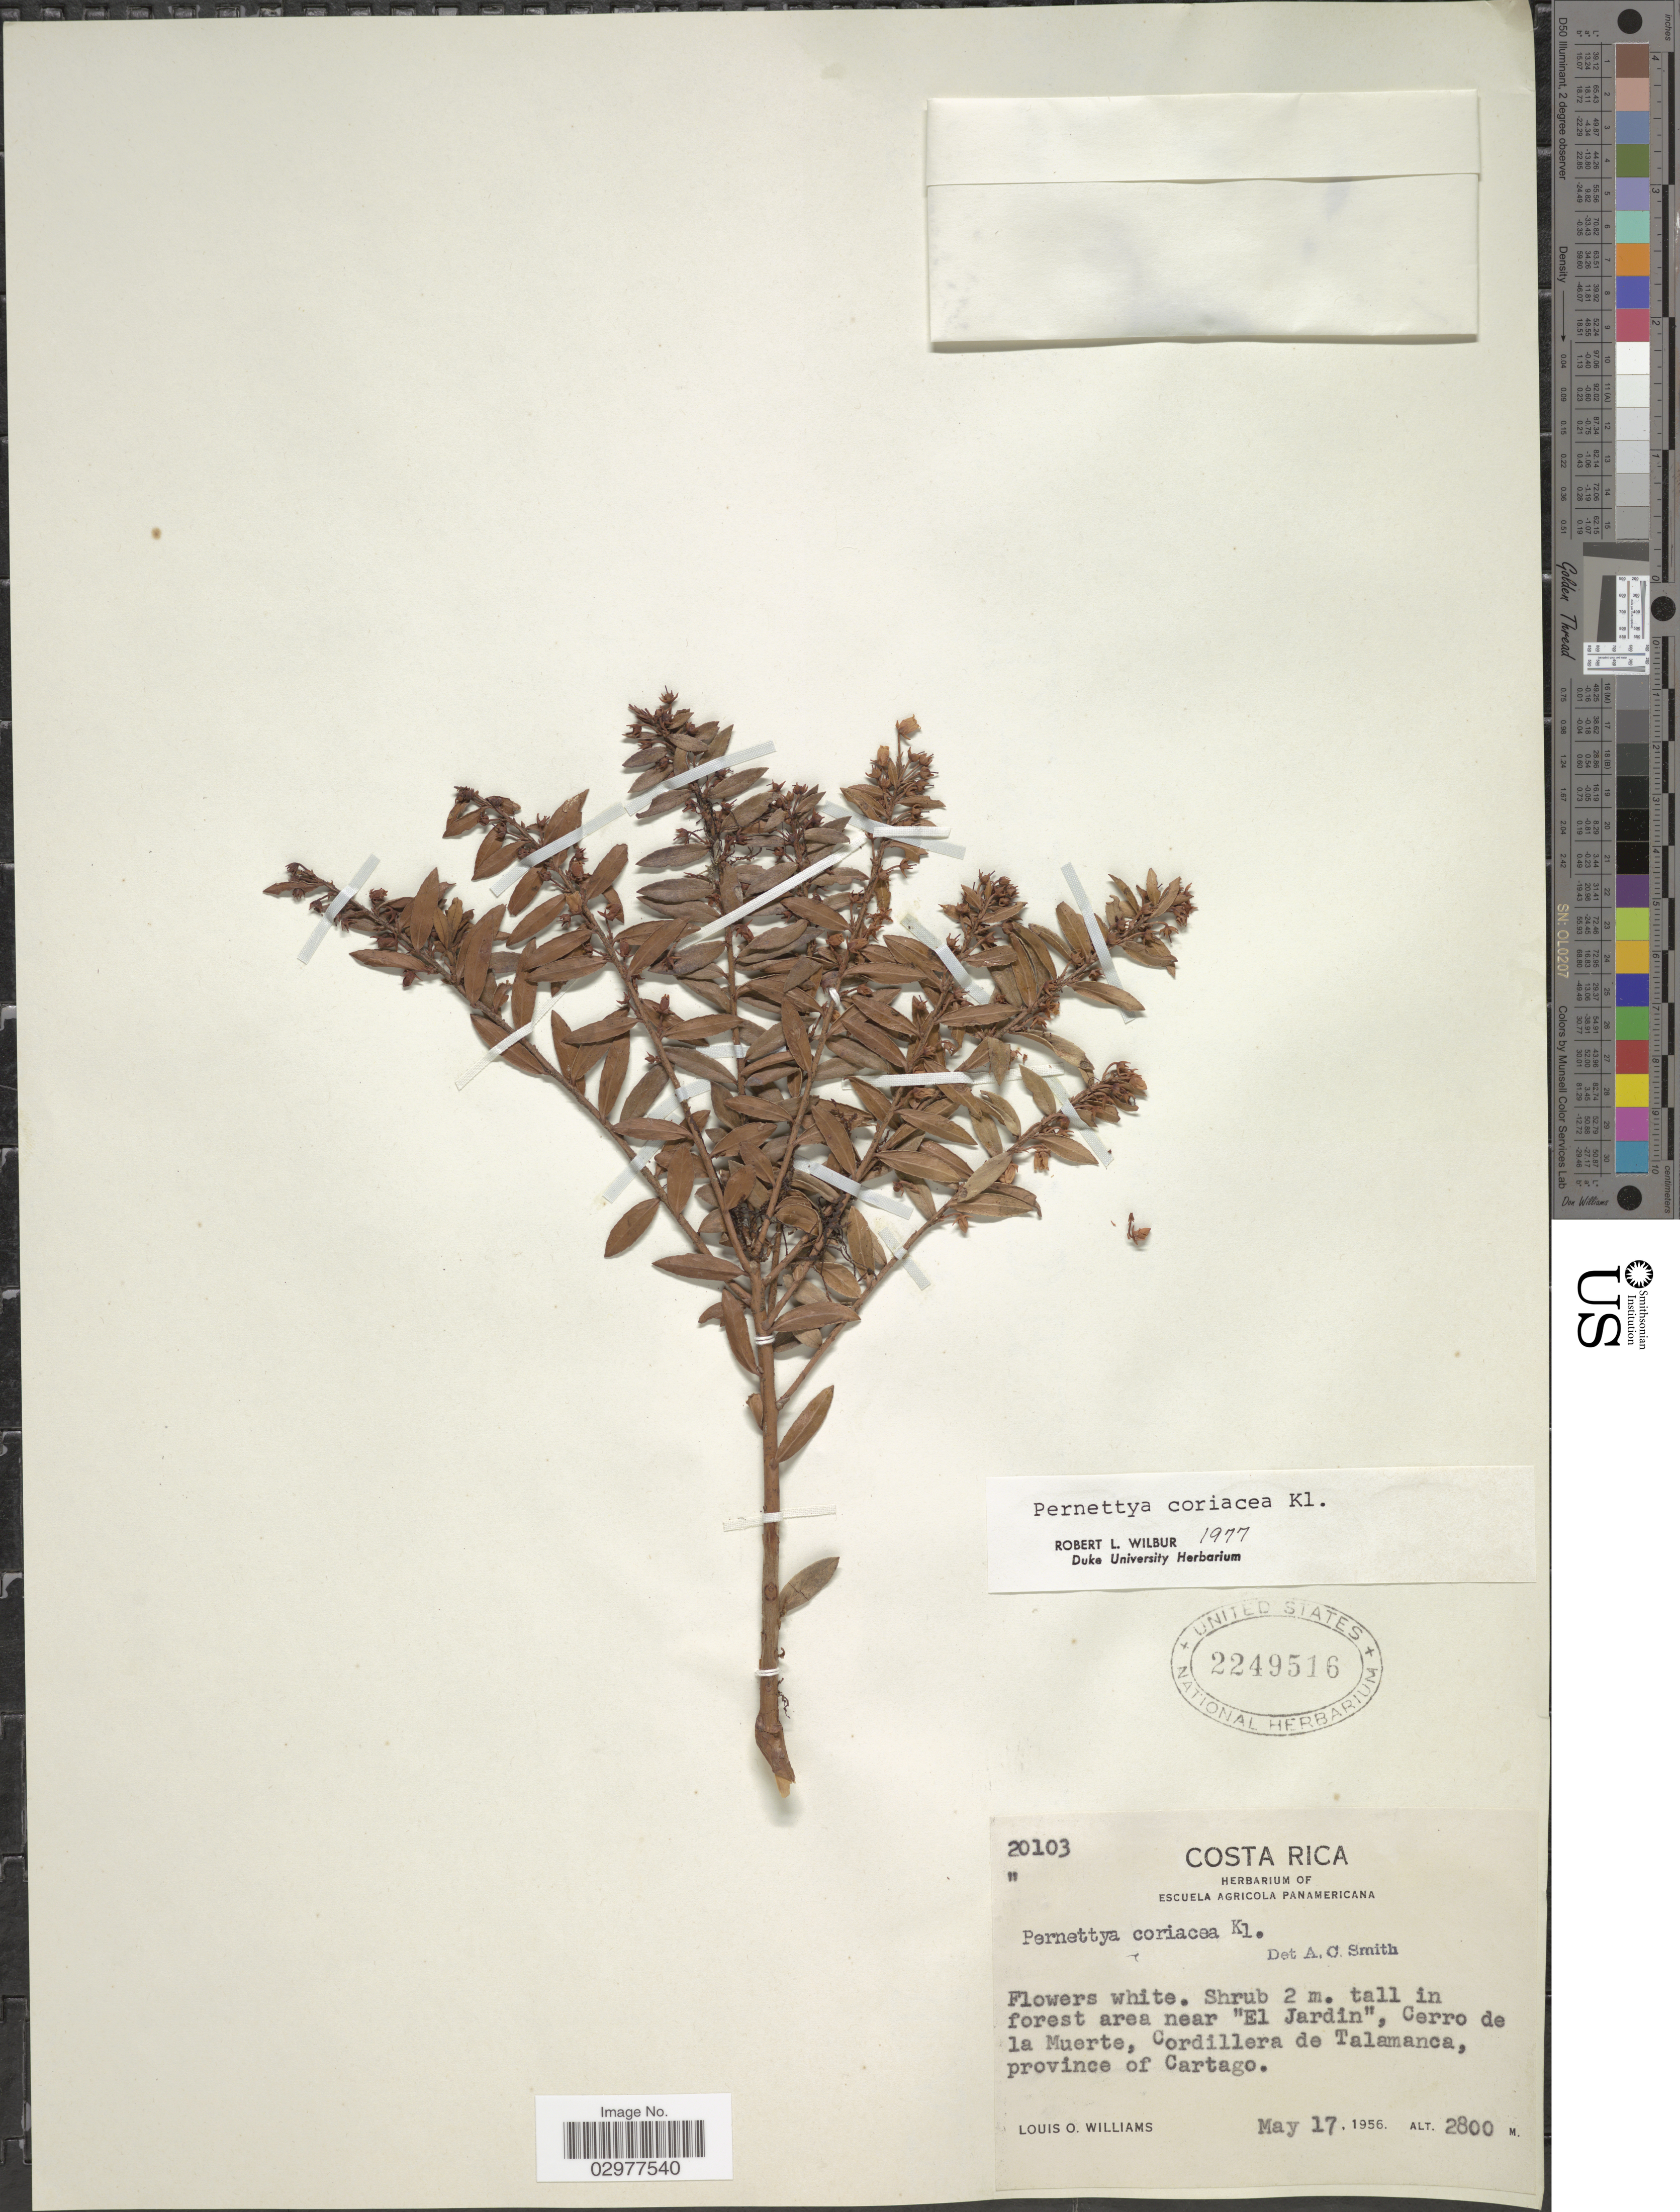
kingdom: Plantae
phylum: Tracheophyta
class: Magnoliopsida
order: Ericales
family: Ericaceae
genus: Pernettya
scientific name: Pernettya prostrata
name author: (Cav.) DC.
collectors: L. O. Williams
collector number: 20103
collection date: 1956-05-17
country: Costa Rica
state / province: Cartago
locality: Area near "El Jardin", Cerro de la Muerte Cordillera de Talamanca.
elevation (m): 2800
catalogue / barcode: US 2249516